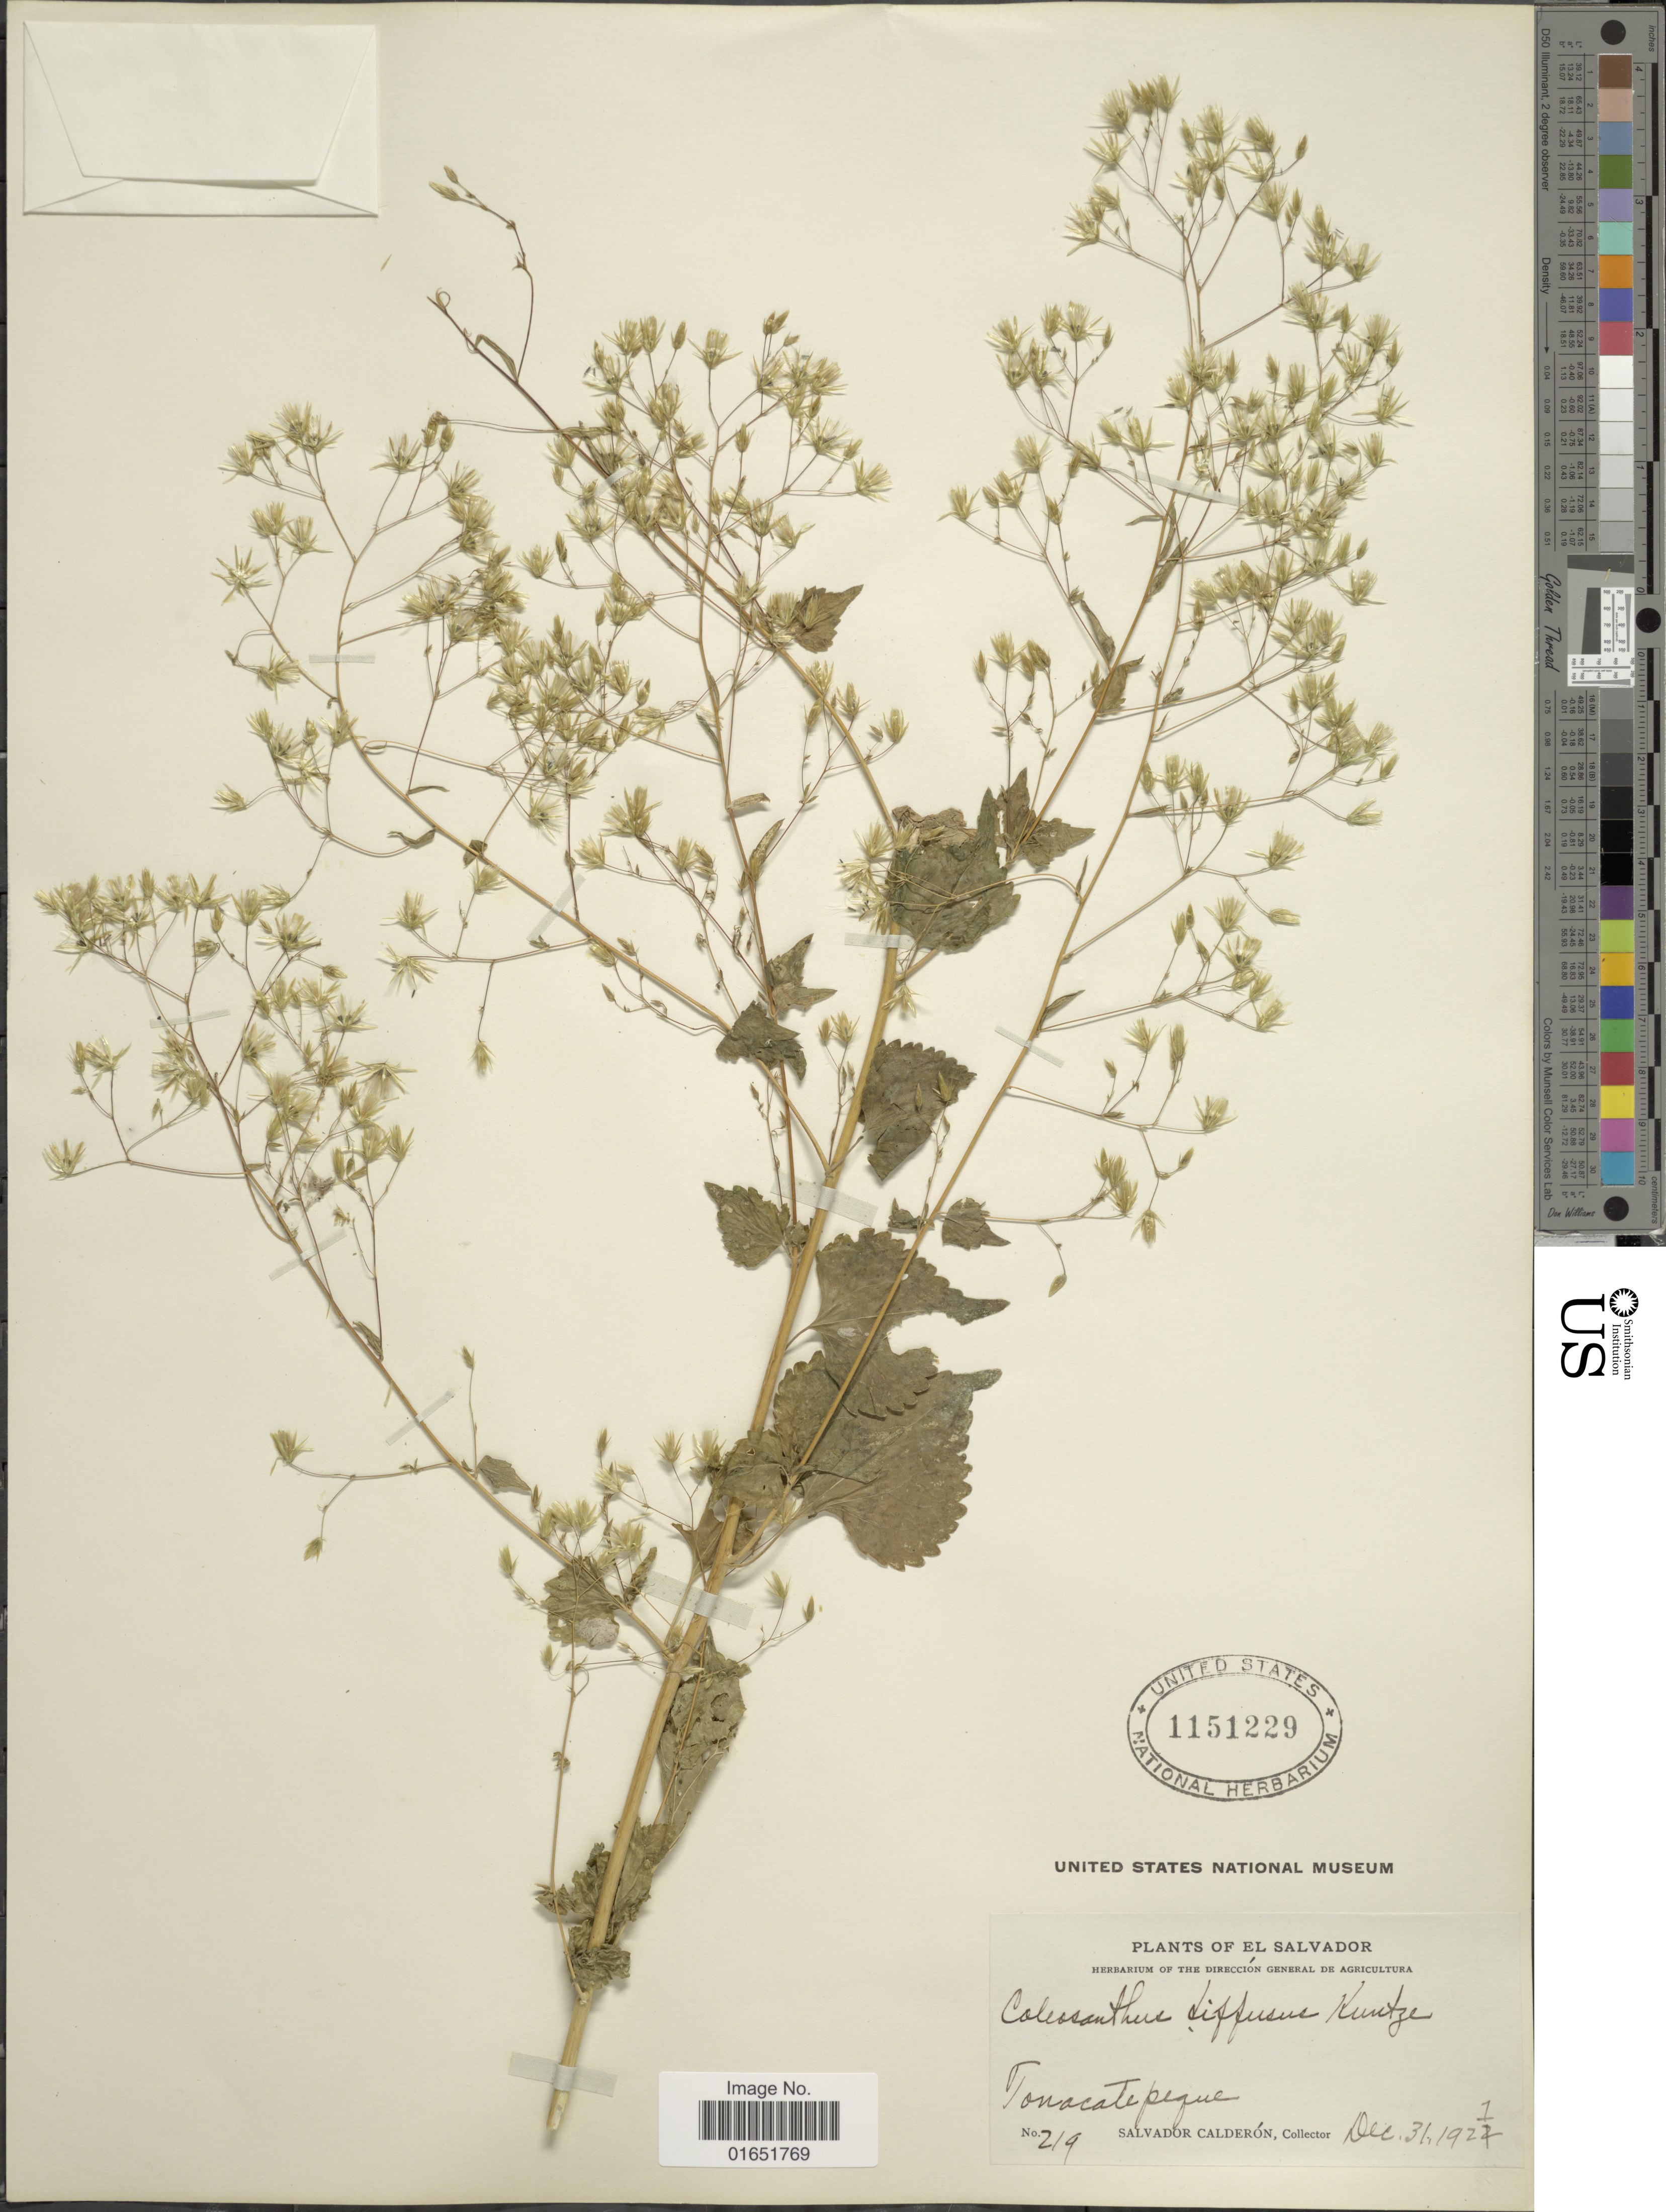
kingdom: Plantae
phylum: Tracheophyta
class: Magnoliopsida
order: Asterales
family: Asteraceae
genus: Brickellia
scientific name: Brickellia diffusa M.E. Jones, nom illeg.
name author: M.E. Jones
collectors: S. Calderón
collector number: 219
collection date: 1921-12-31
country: El Salvador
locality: Tonocatepeque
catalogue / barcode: US 1151229